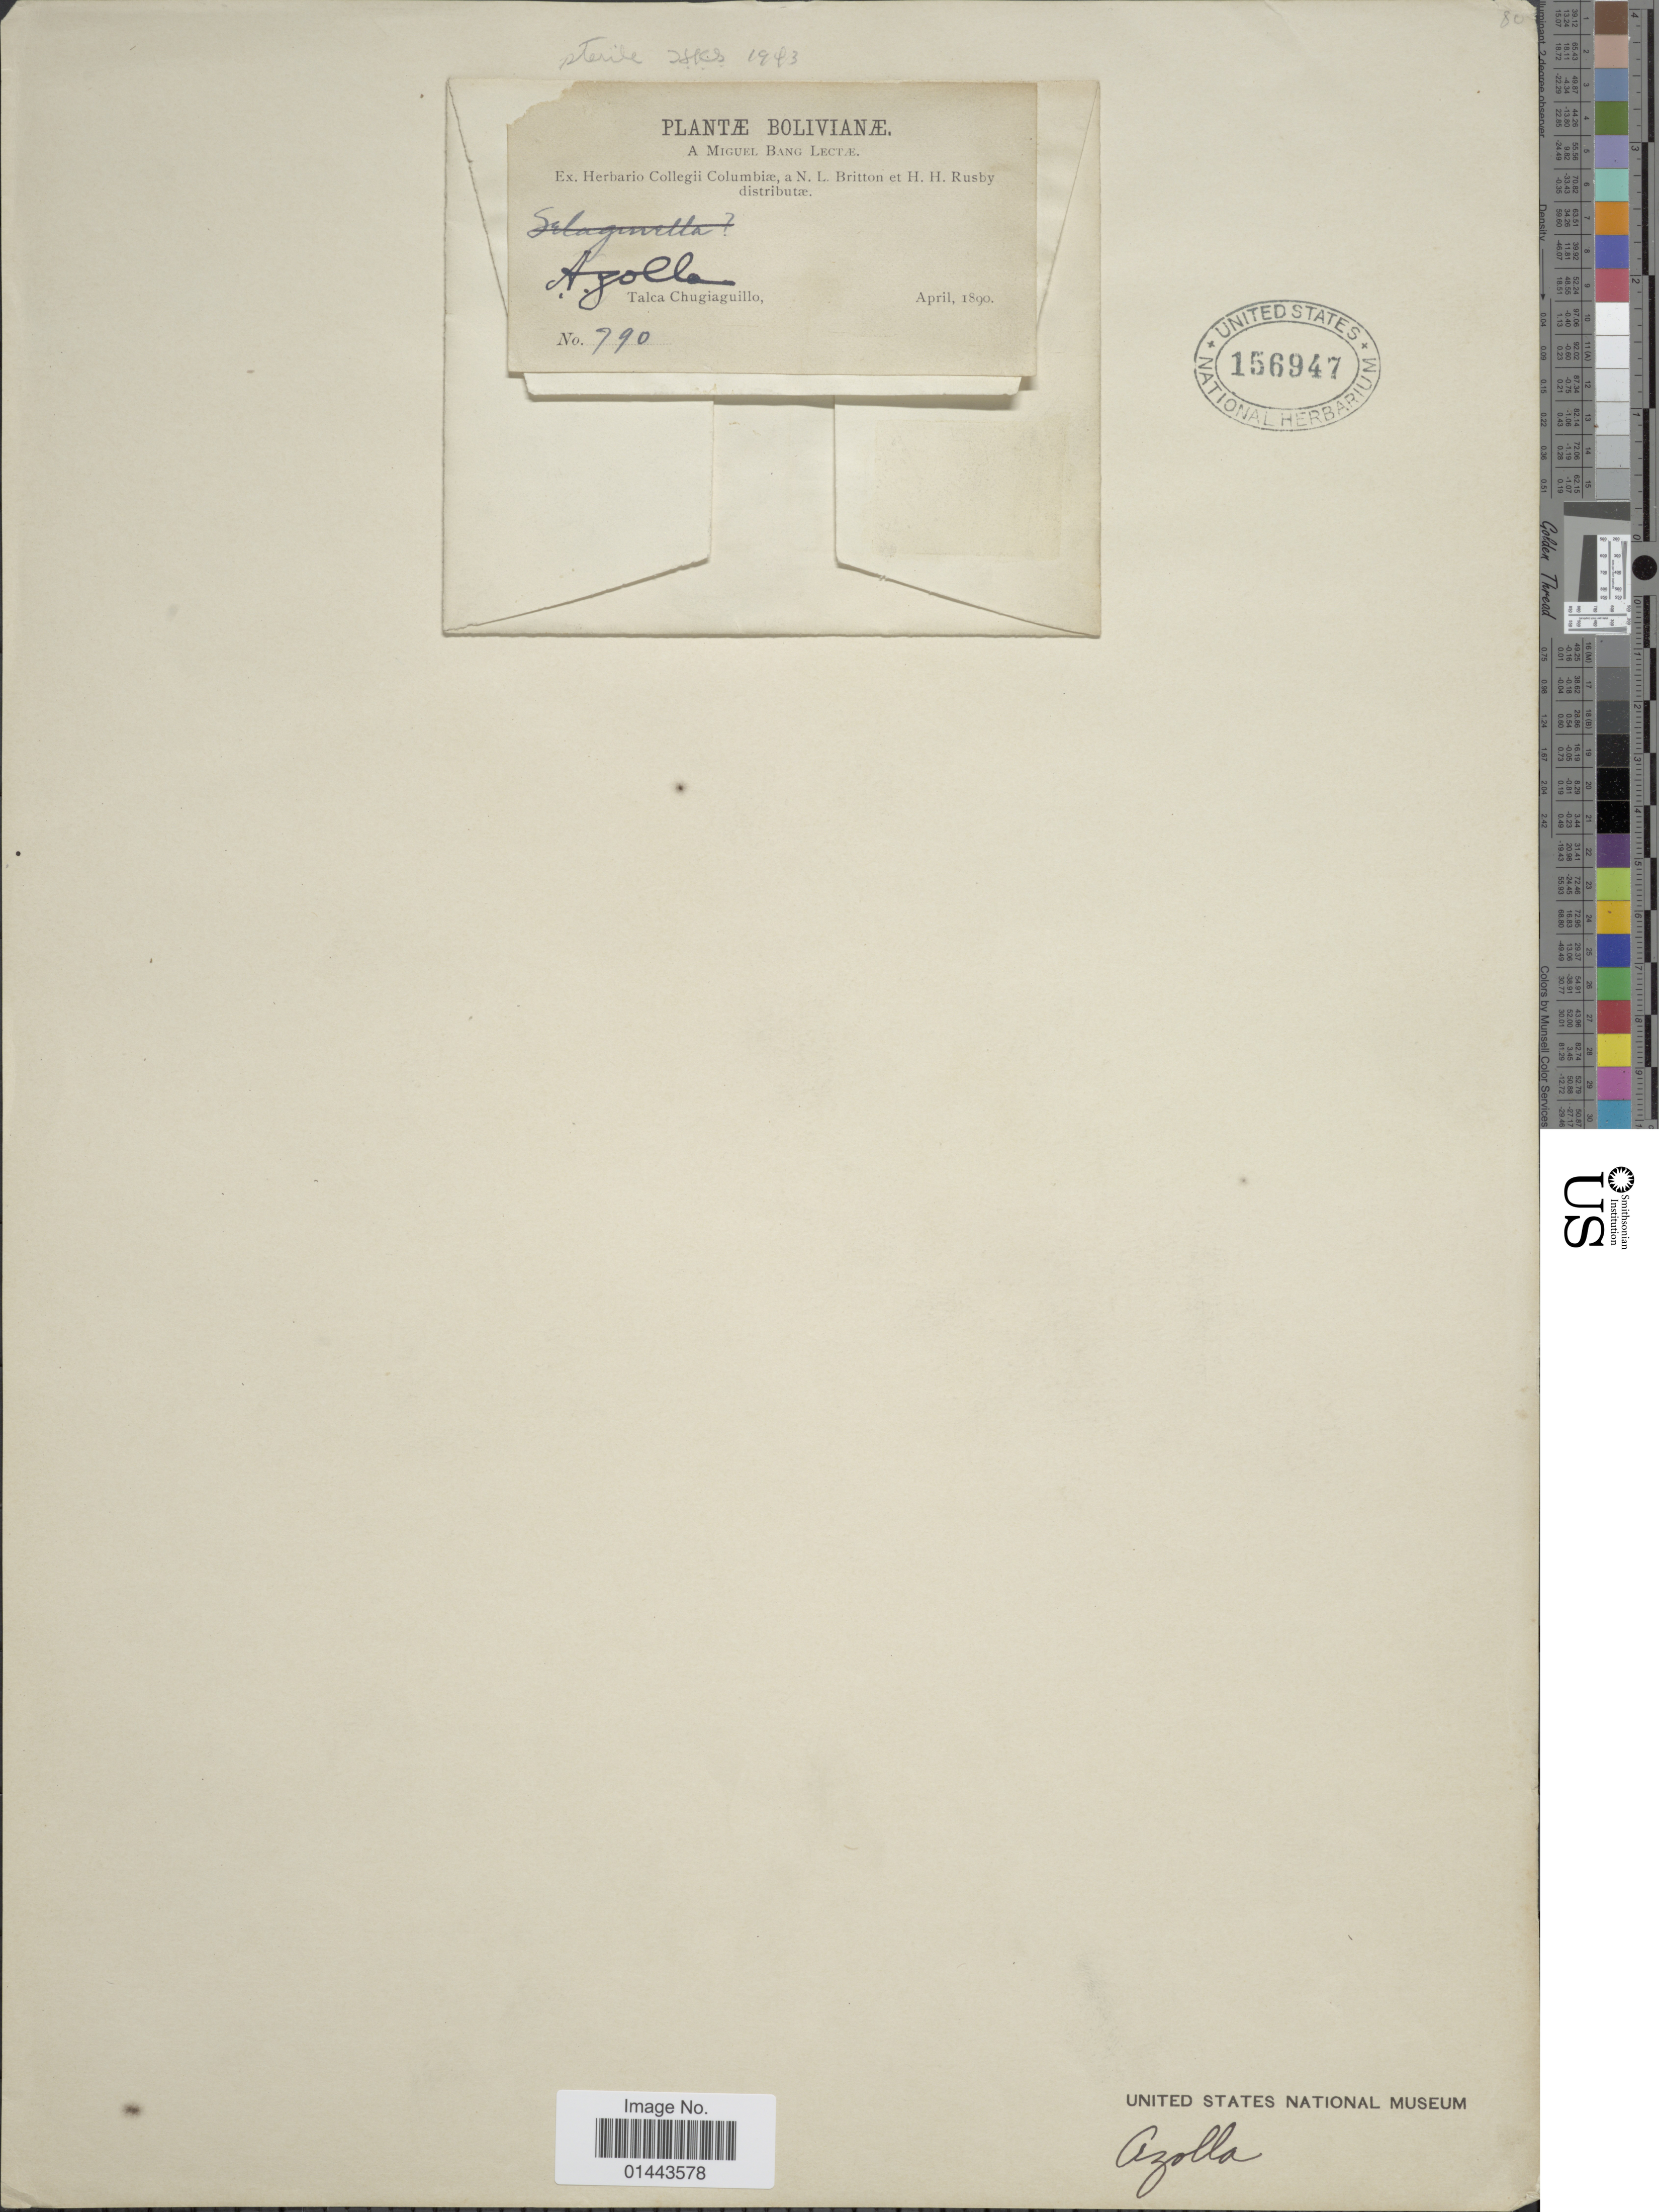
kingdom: Plantae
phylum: Tracheophyta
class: Polypodiopsida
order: Salviniales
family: Salviniaceae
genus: Azolla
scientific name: Azolla sp.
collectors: M. Bang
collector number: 790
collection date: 1890-04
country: Bolivia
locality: Bolivianae. Talca Chugiaguillo.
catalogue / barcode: US 156947